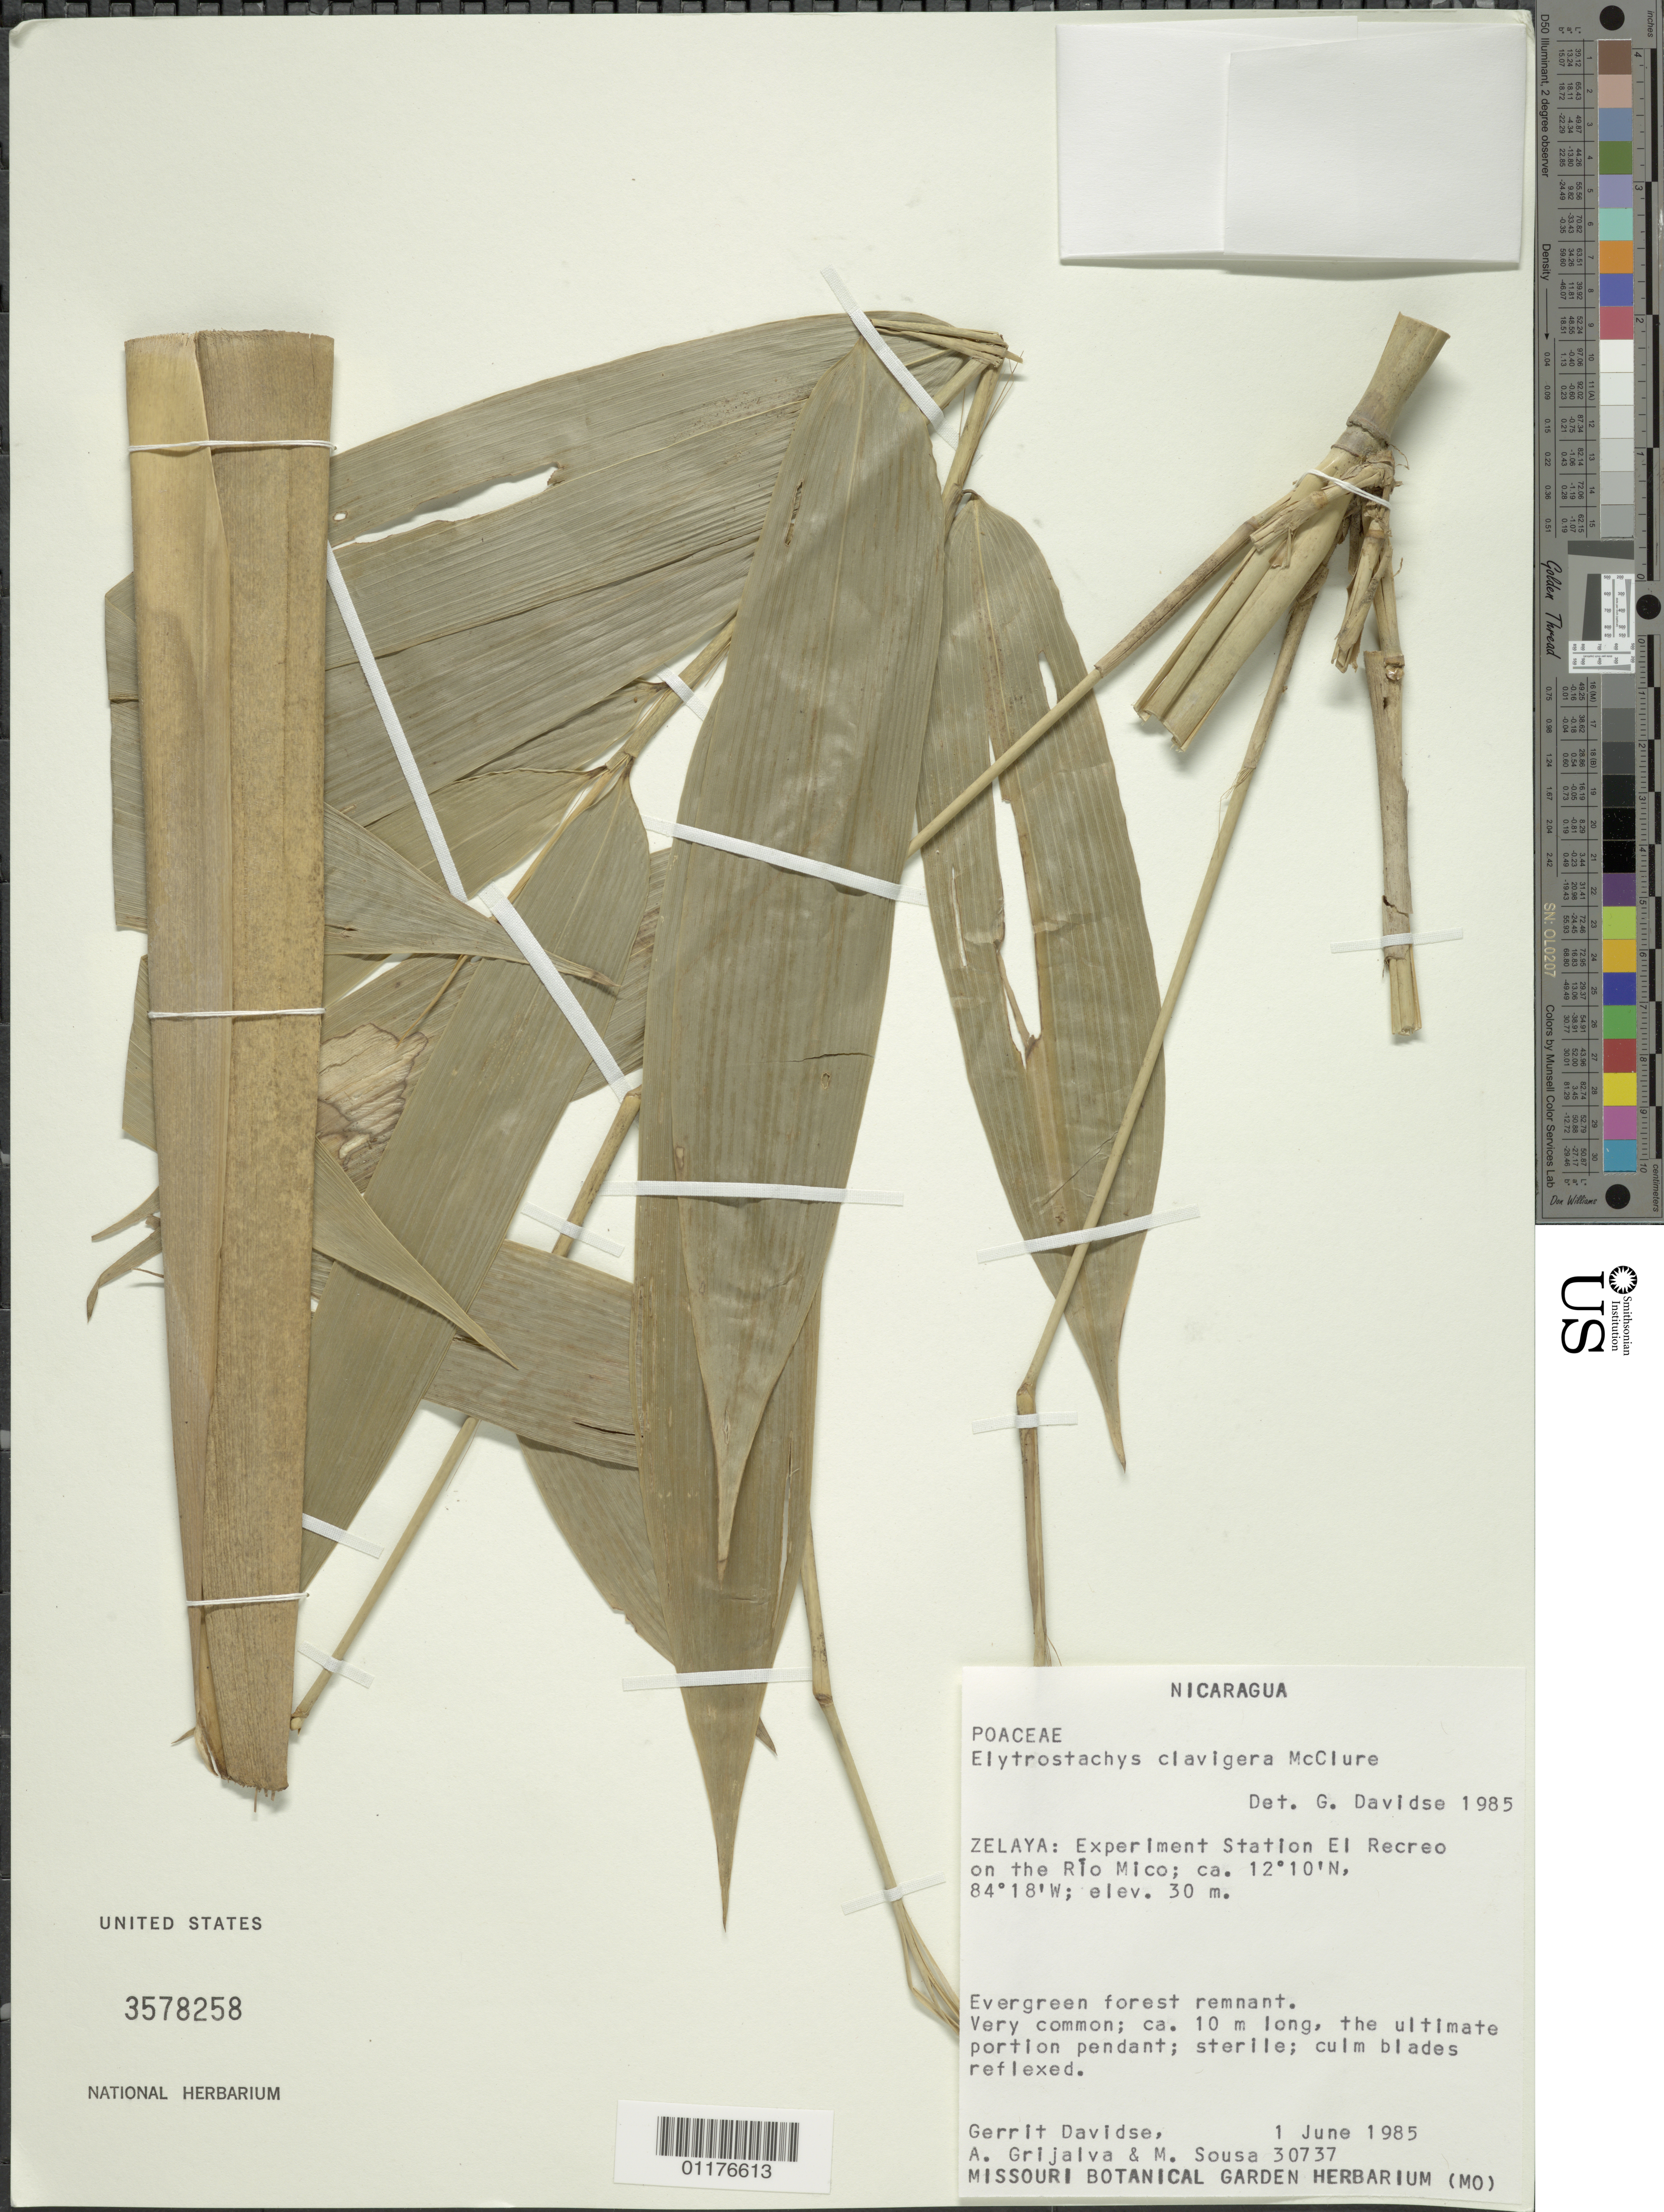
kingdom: Plantae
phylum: Tracheophyta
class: Liliopsida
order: Poales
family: Poaceae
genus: Elytrostachys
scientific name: Elytrostachys clavigera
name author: McClure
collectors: G. Davidse, A. Grijalva P. & M. Sousa S.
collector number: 30737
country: Nicaragua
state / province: Atlántico Sur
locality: Experiment Station El Recreo on the Rio Mico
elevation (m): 30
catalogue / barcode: US 3578258